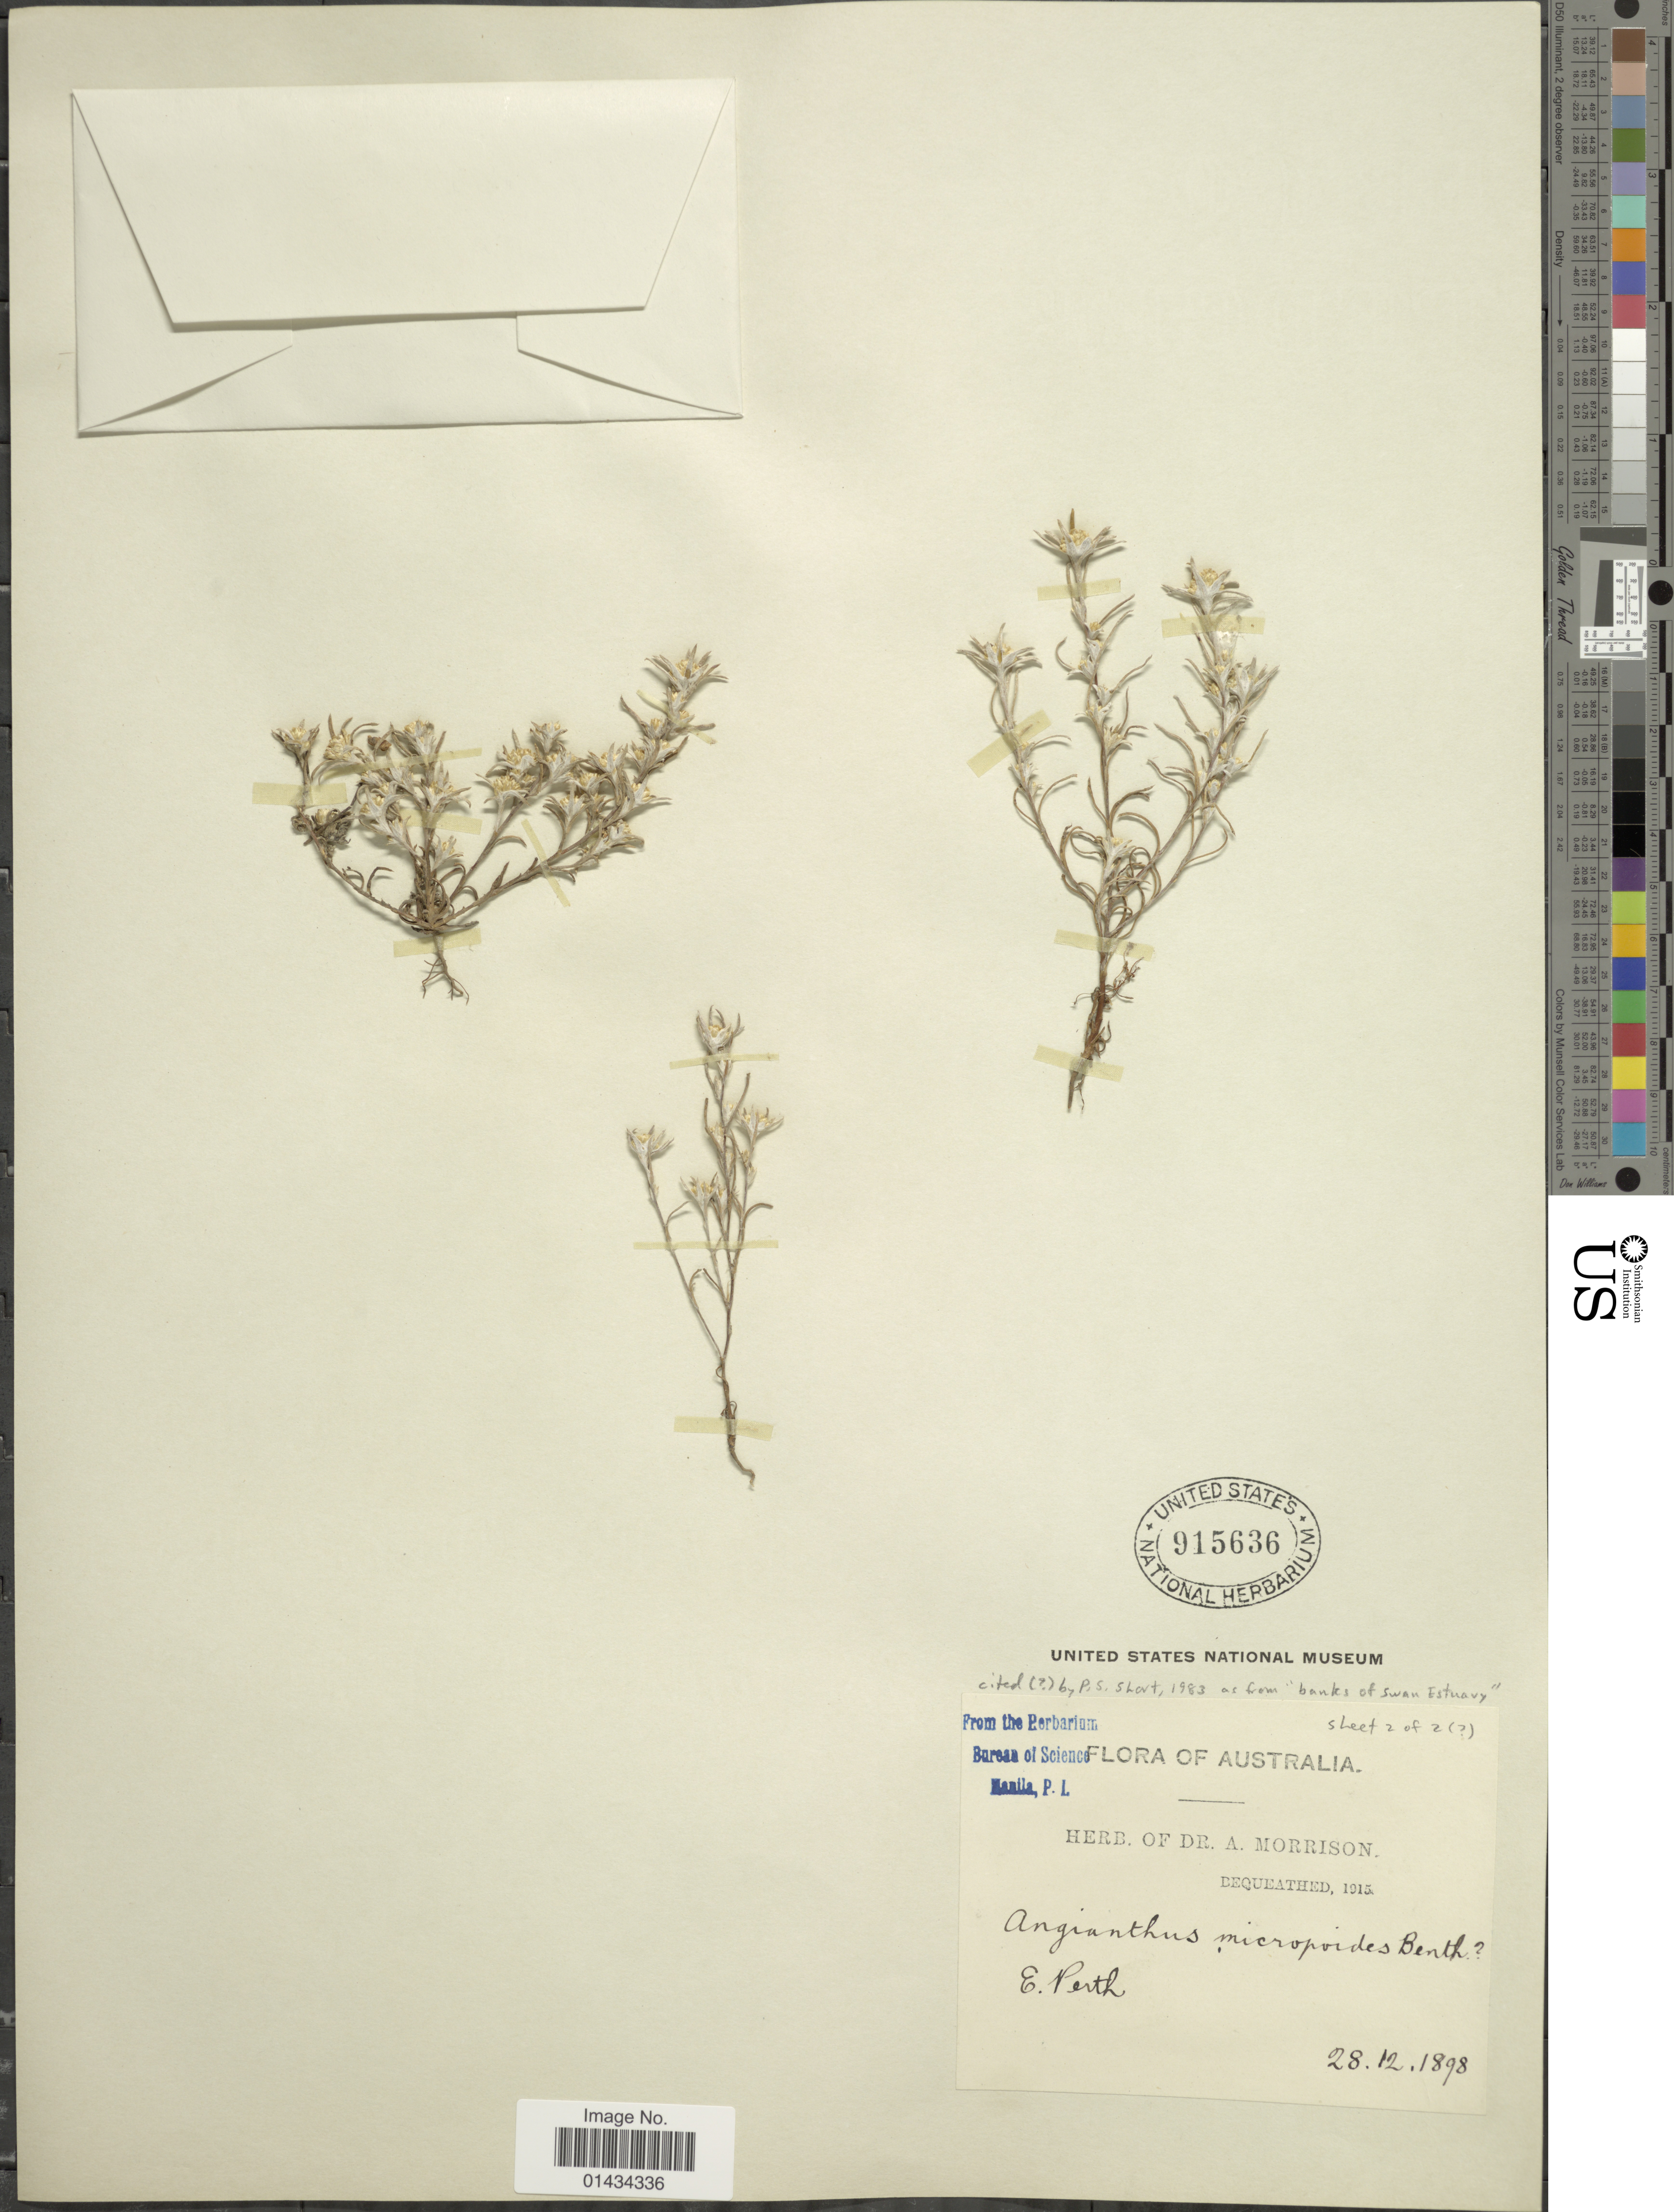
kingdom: Plantae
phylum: Tracheophyta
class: Magnoliopsida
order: Asterales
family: Asteraceae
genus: Angianthus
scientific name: Angianthus micropodioides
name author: (Benth.) Benth.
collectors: ex herb. Dr. A. Morrison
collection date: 1898-12-28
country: Australia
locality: E. Perth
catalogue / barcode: US 915636